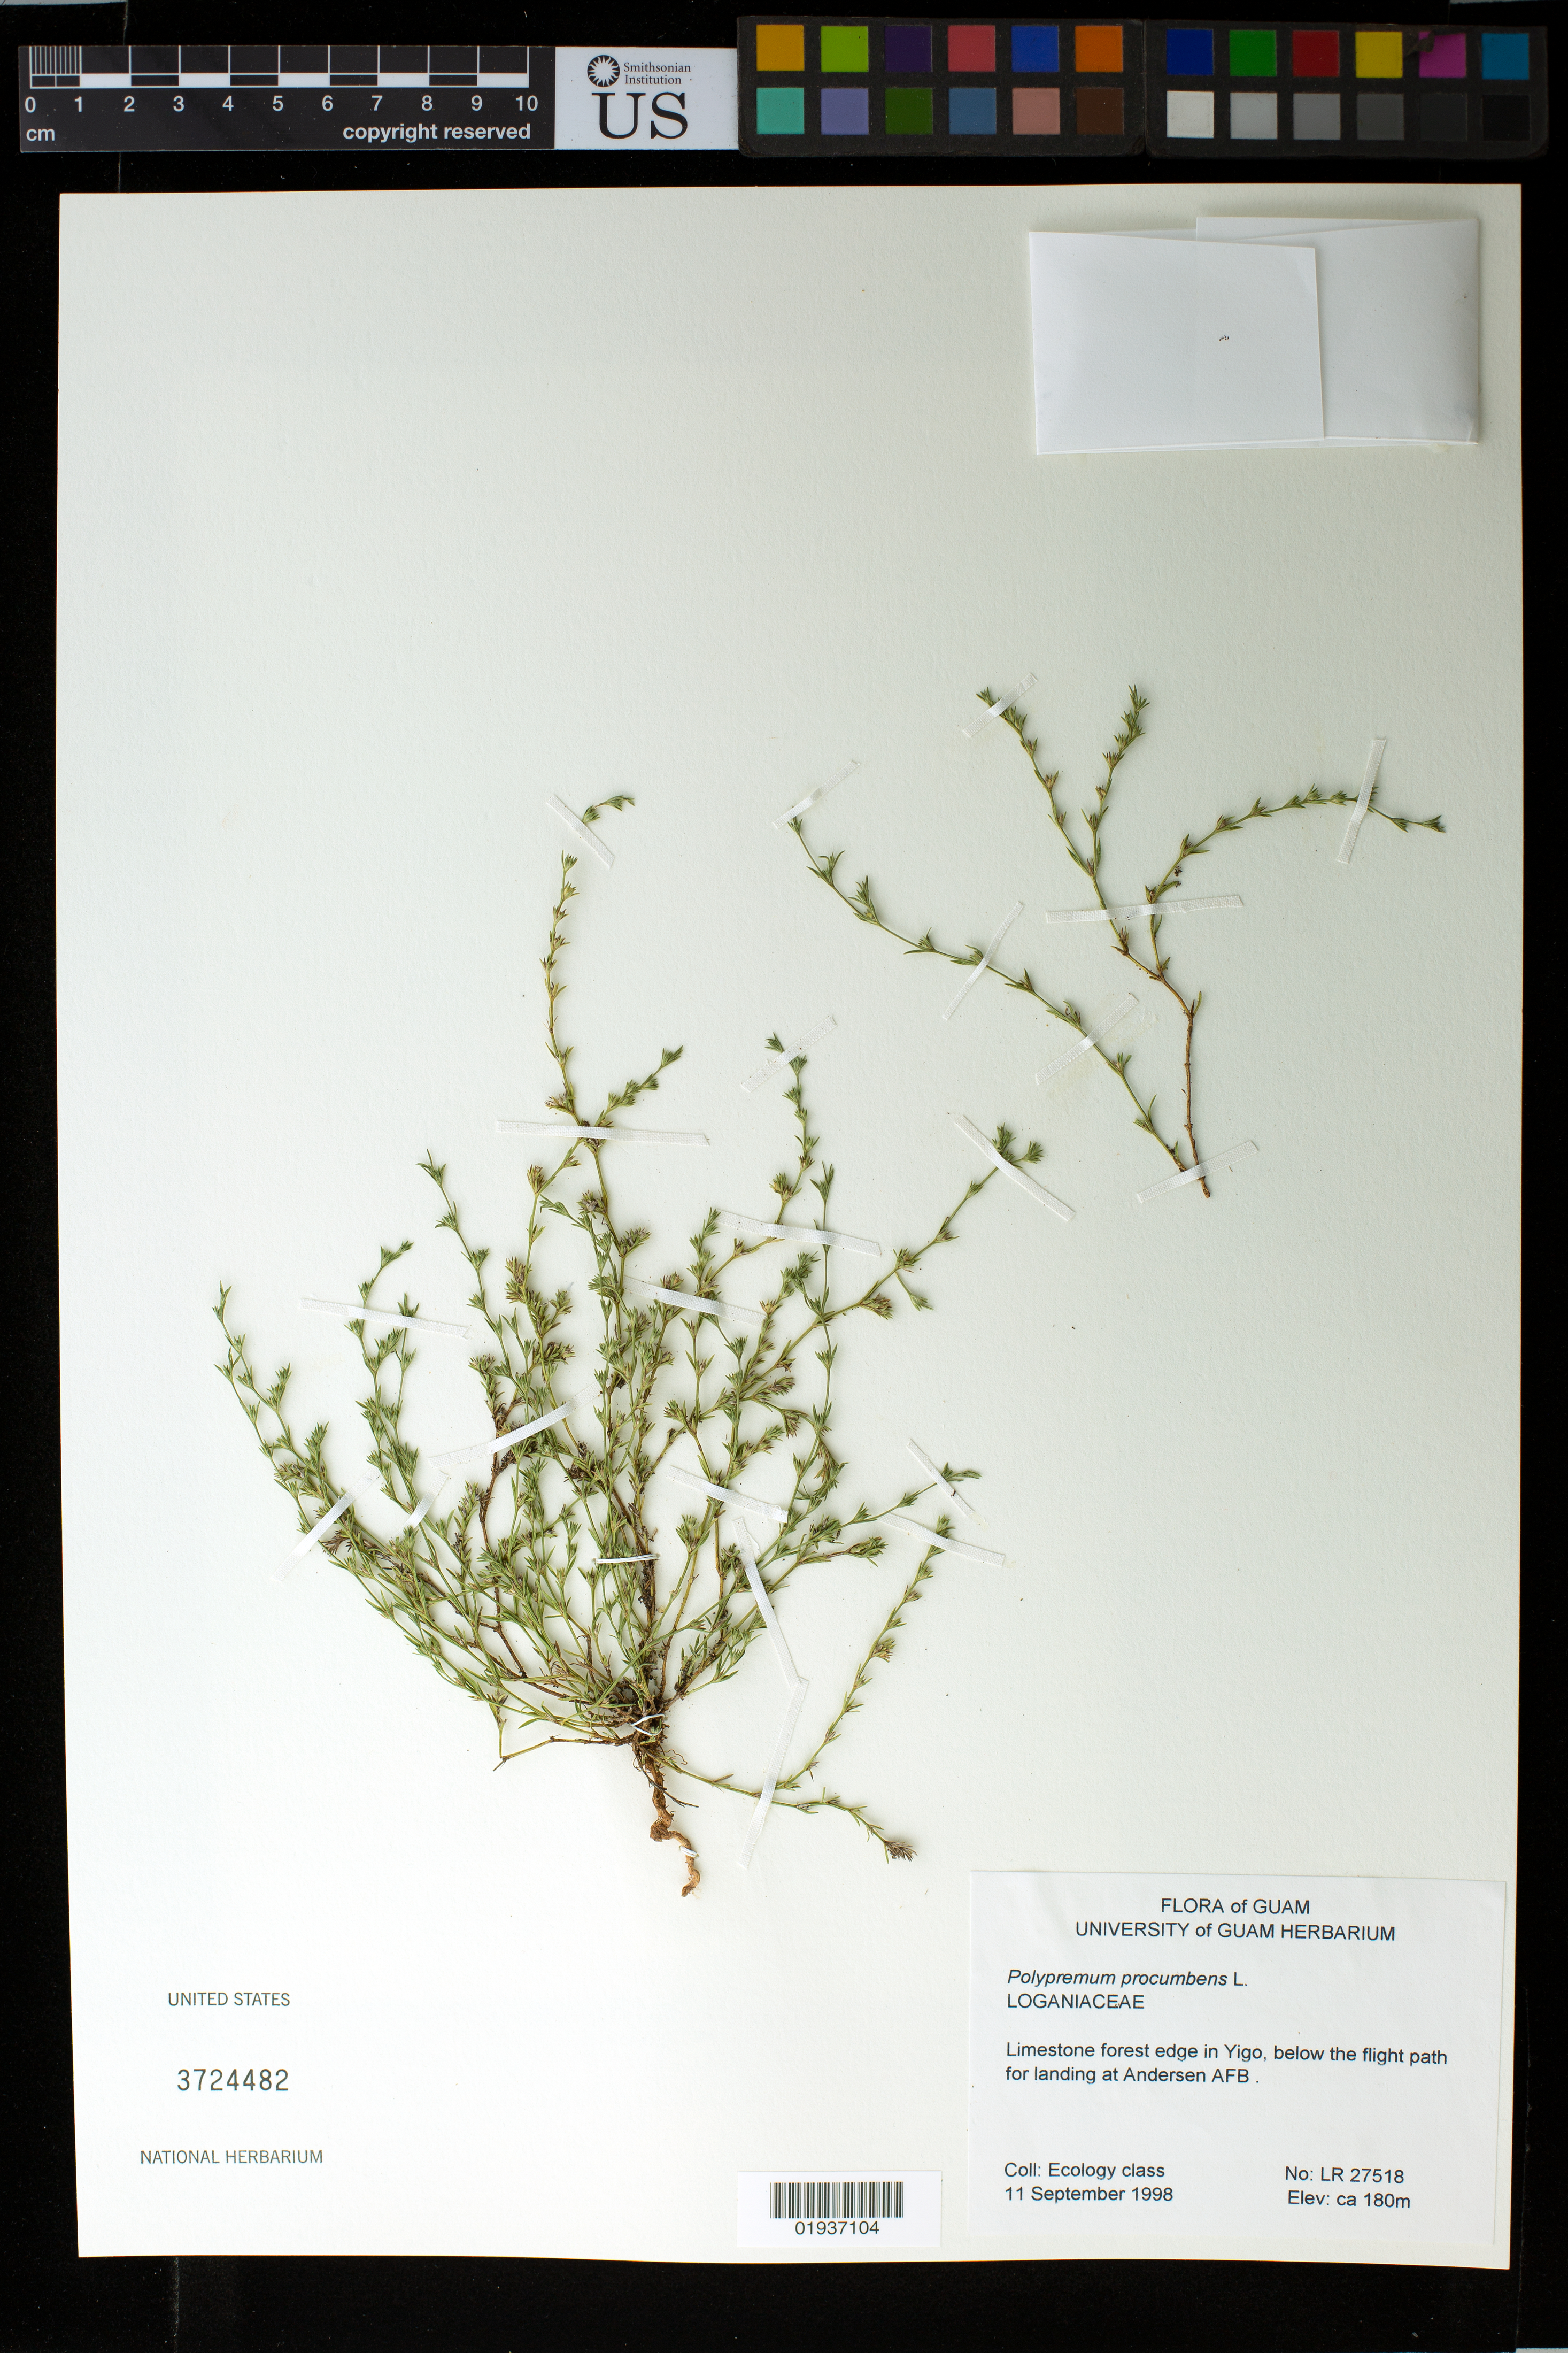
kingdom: Plantae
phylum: Tracheophyta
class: Magnoliopsida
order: Lamiales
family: Tetrachondraceae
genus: Polypremum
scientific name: Polypremum procumbens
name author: L.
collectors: Ecology class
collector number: LR27518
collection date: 1998-09-11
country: Guam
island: Guam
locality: Guam, Yigo, below the flight path for landing at Andersen AFB.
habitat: Limestone forest edge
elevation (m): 180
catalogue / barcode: US 3724482